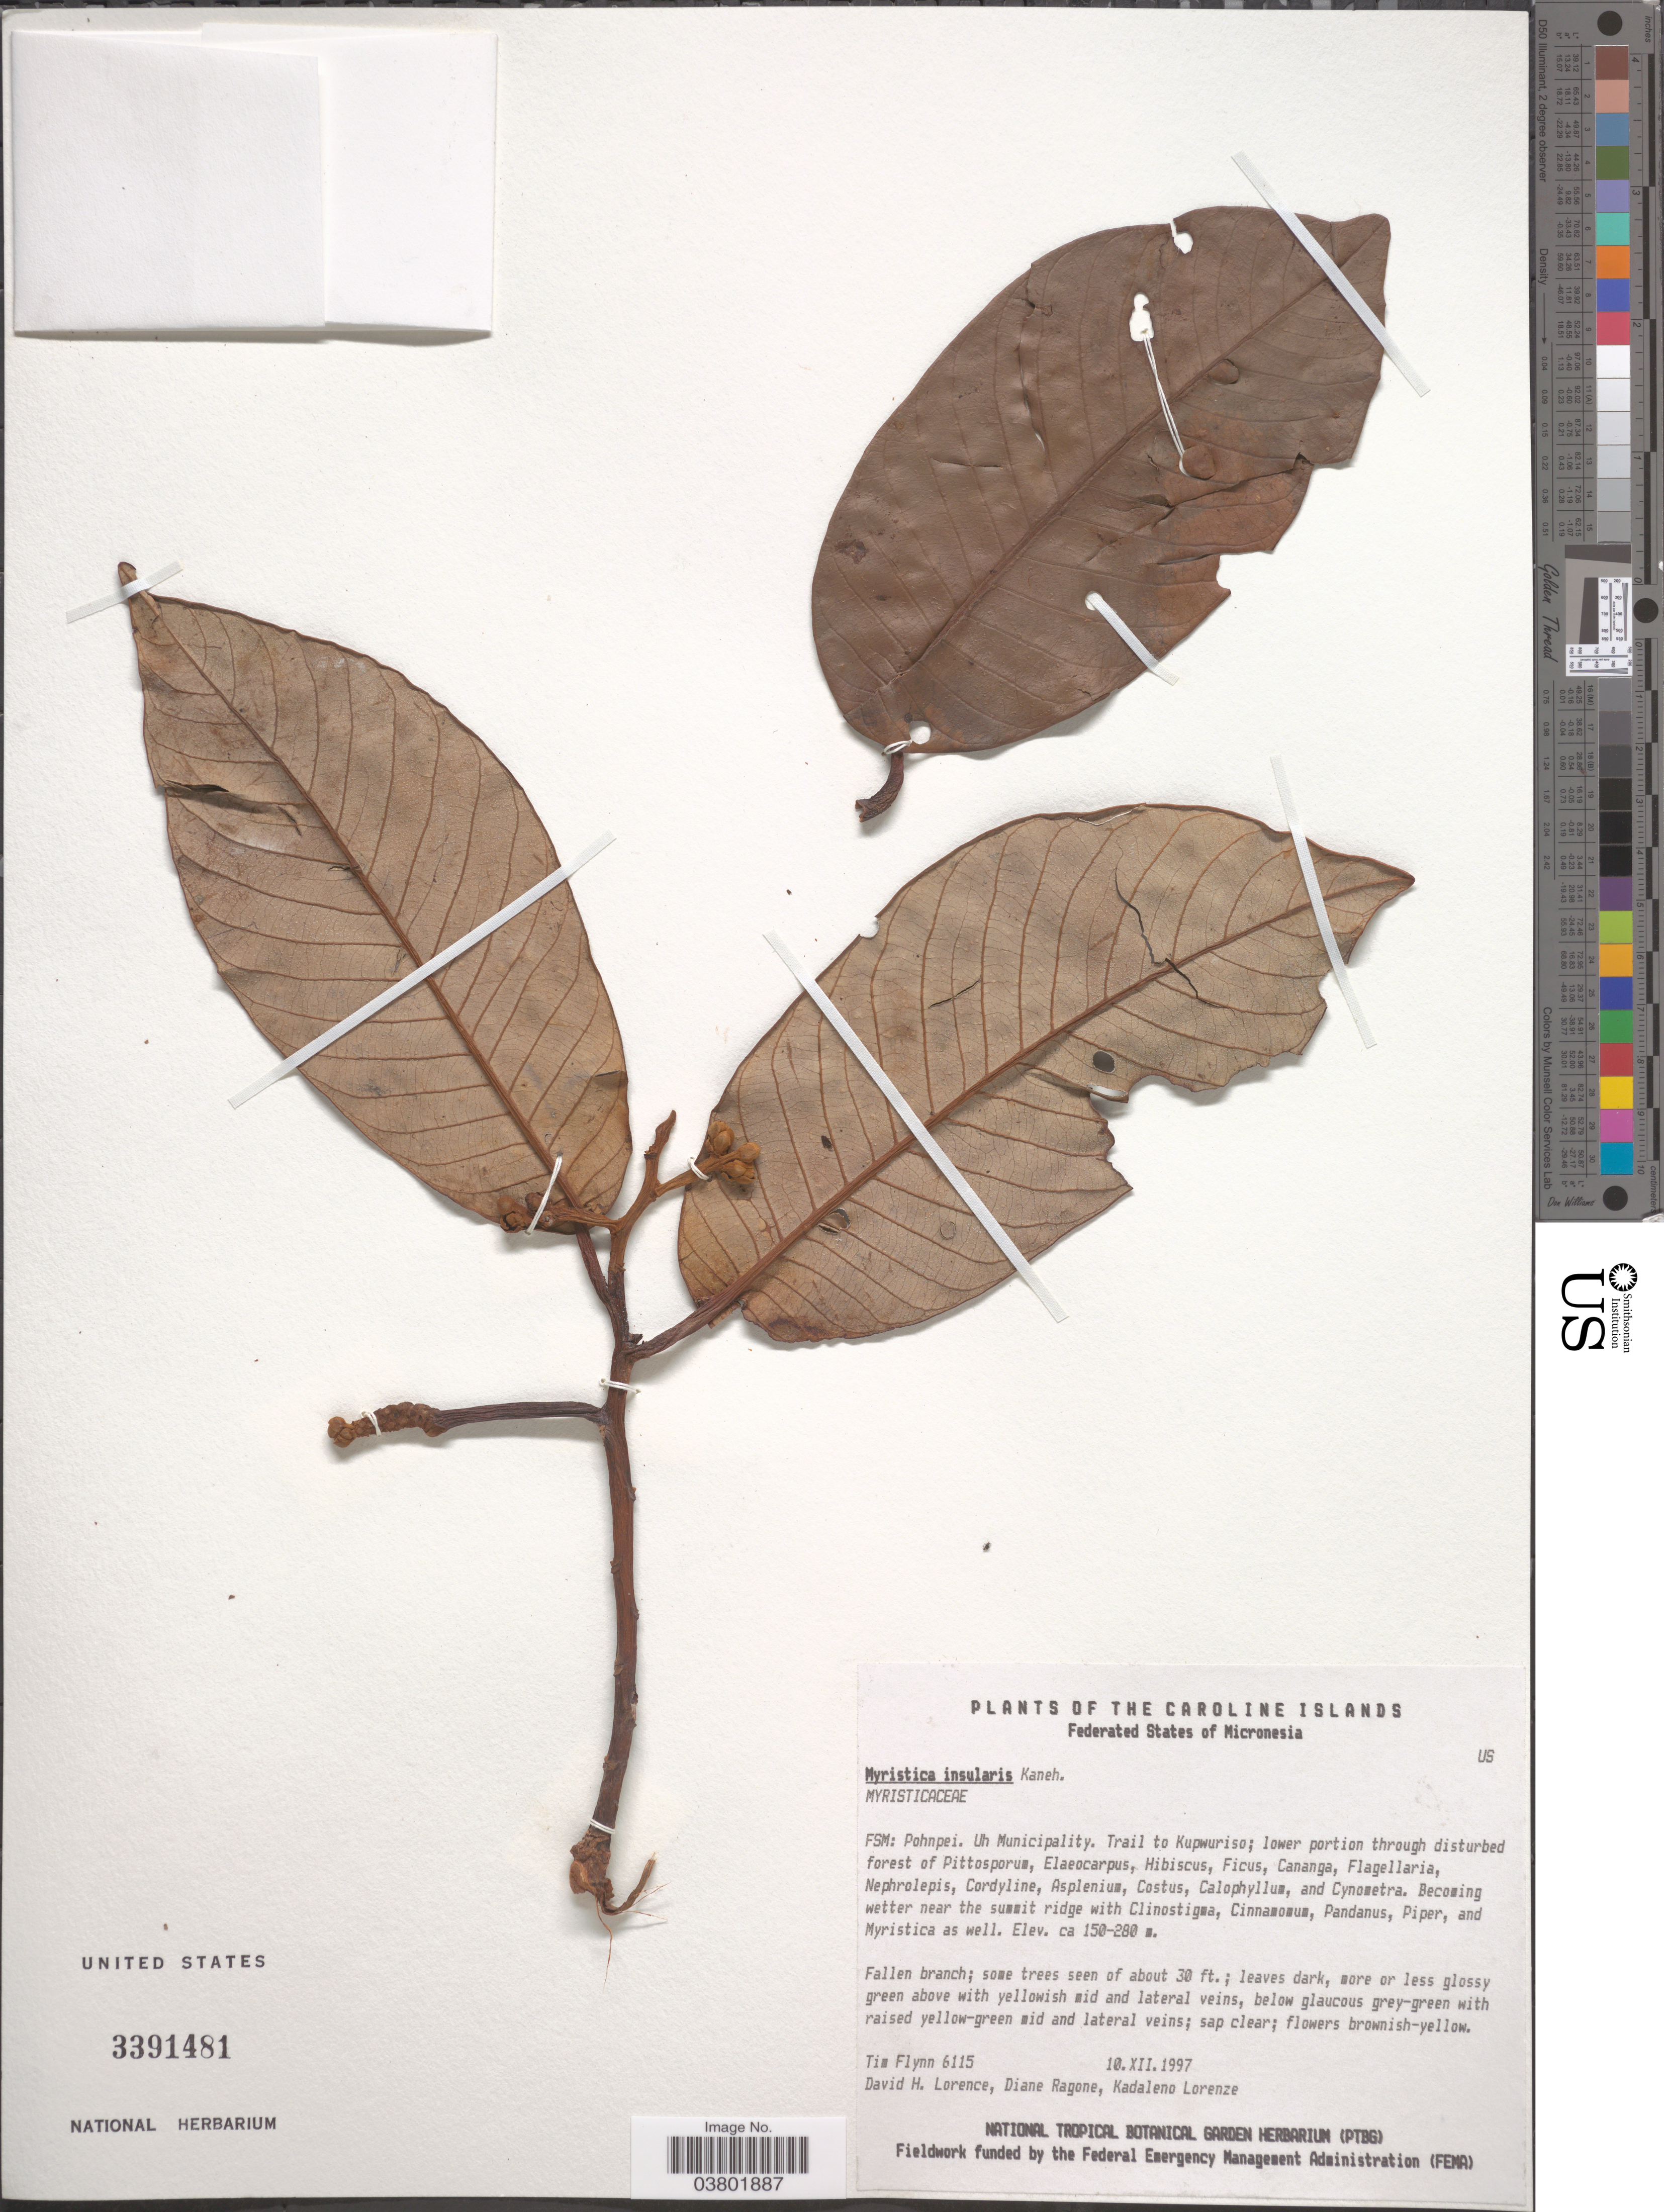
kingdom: Plantae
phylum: Tracheophyta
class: Magnoliopsida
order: Magnoliales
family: Myristicaceae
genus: Myristica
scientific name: Myristica insularis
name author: Kaneh.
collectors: T. Flynn, D. Lorence, D. Ragone & K. Lorenze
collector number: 6115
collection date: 1997-12-10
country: Micronesia, Federated States of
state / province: Pohnpei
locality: The Caroline Islands. FSM. Uh Municipality. Trail to Kupwuriso.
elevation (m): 150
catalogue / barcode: US 3391481